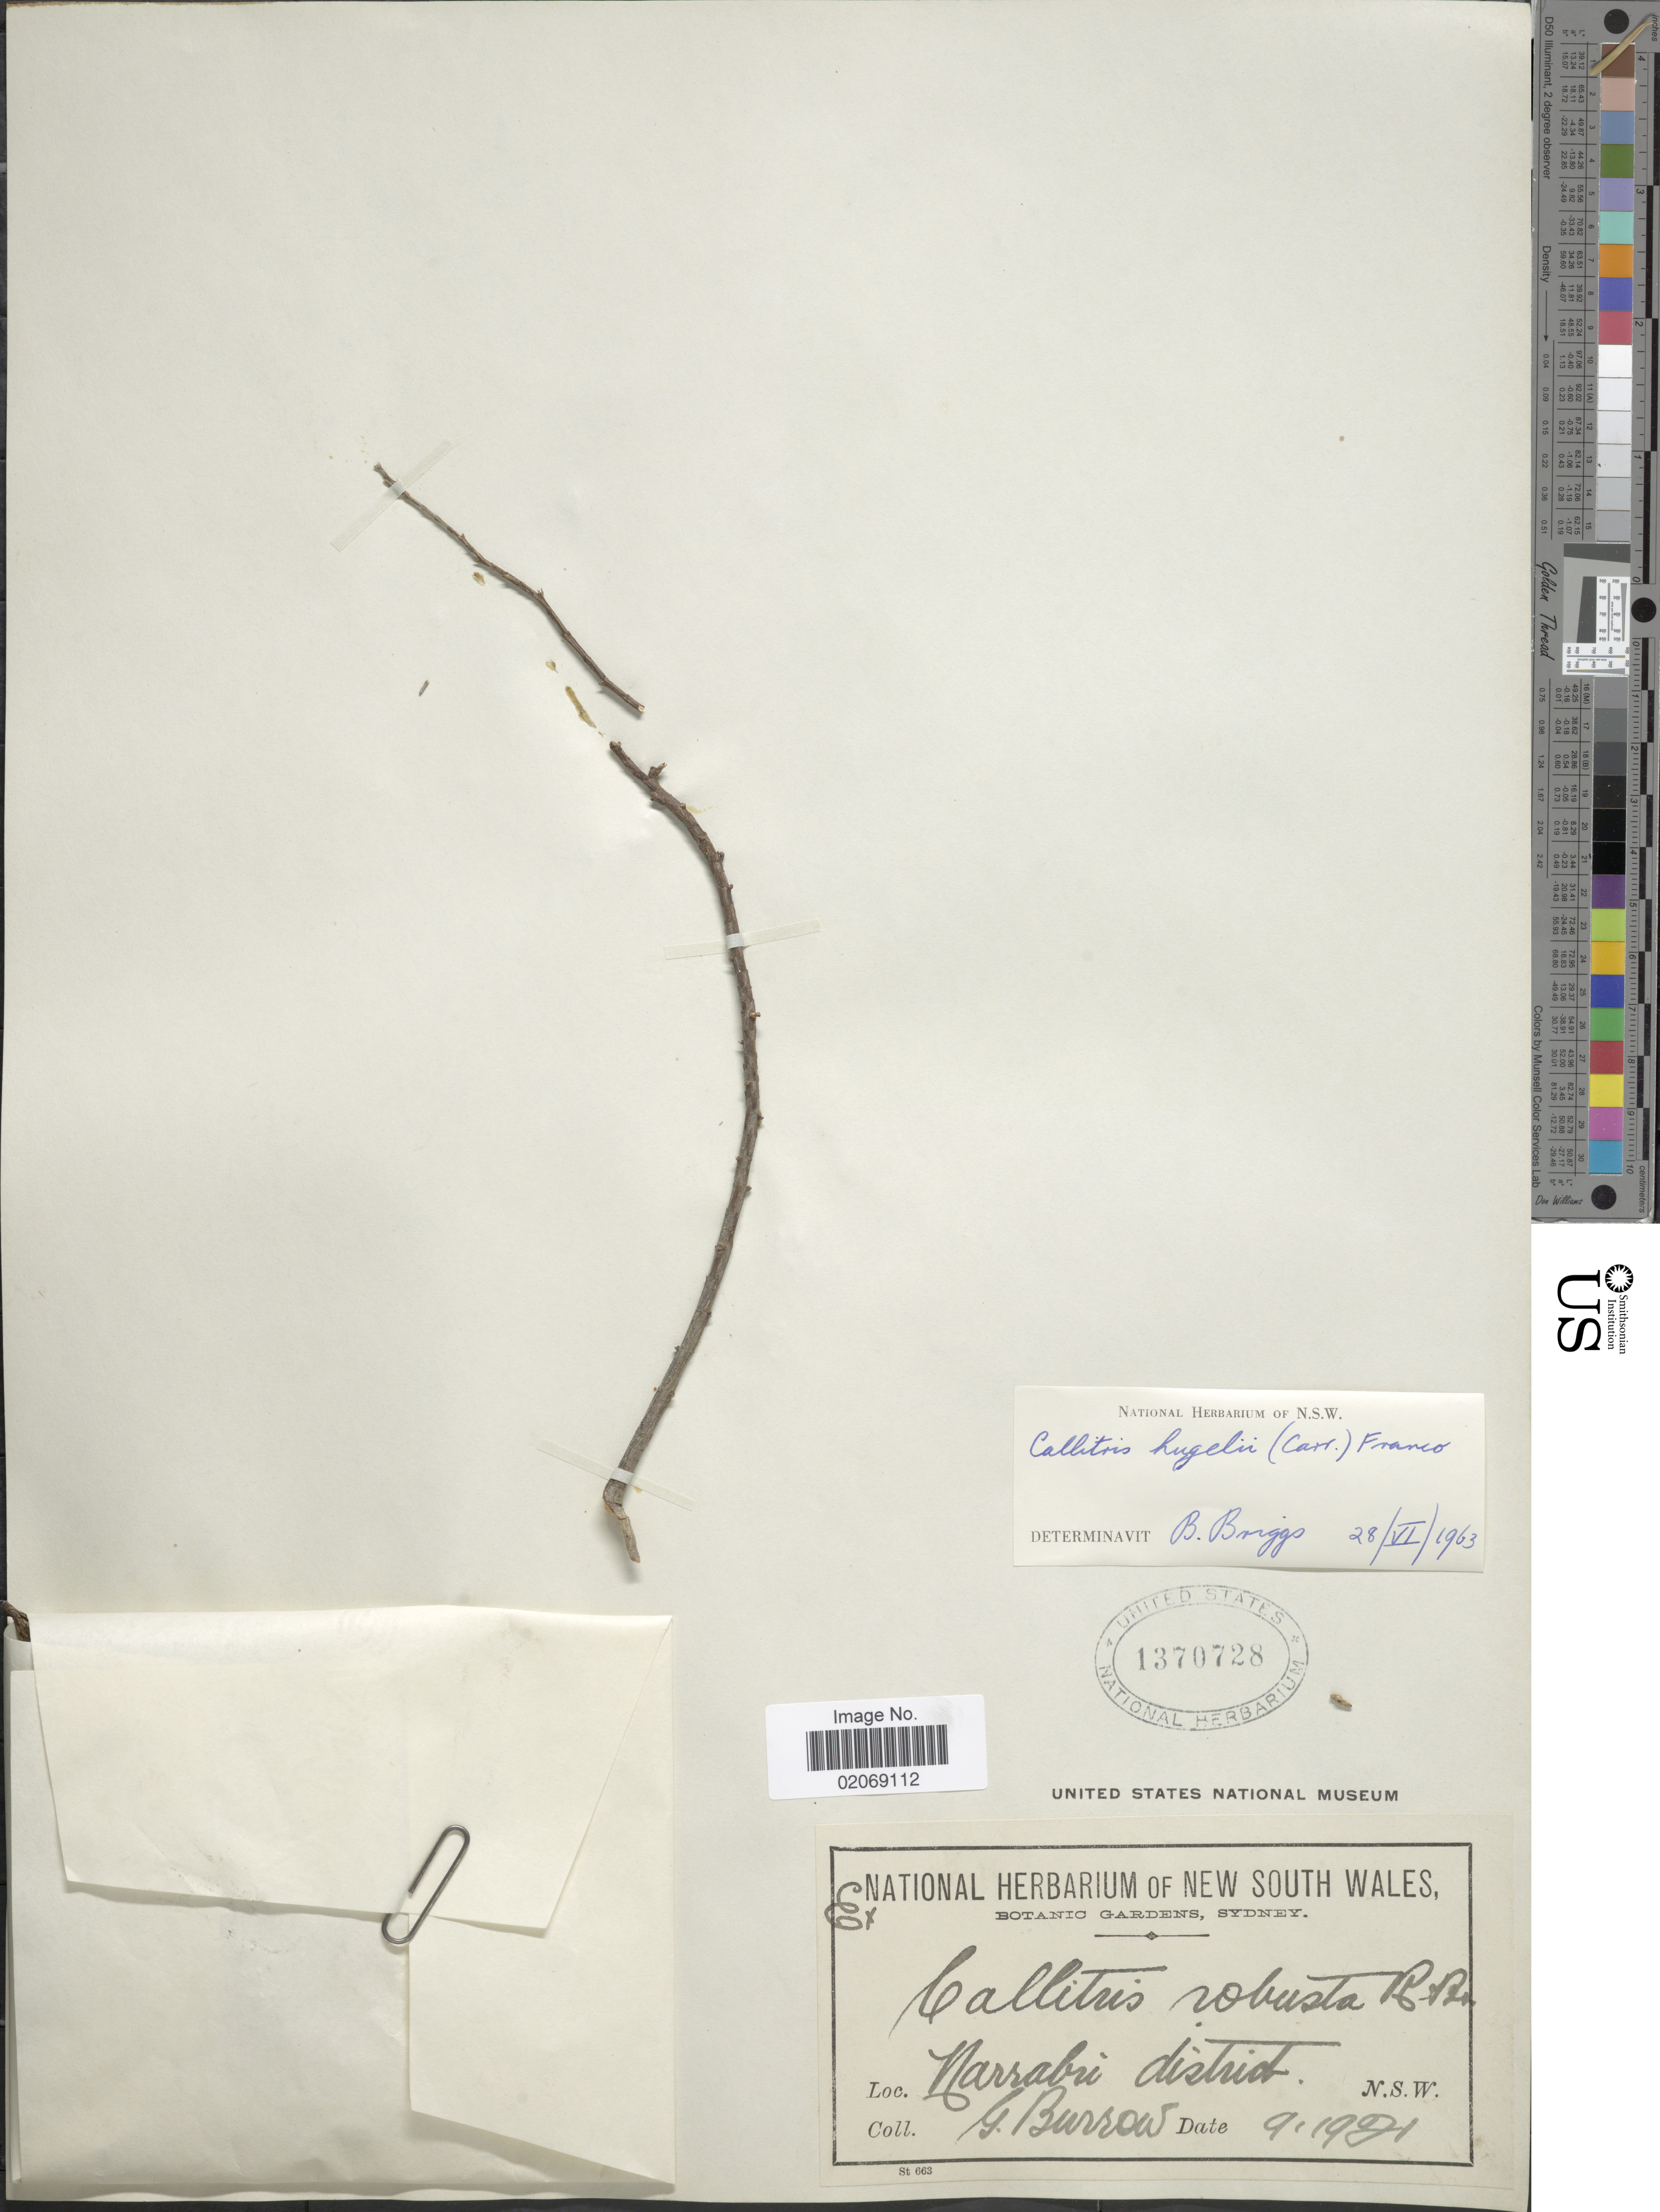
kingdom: Plantae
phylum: Tracheophyta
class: Pinopsida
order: Pinales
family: Cupressaceae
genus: Callitris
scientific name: Callitris columellaris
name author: F. Muell.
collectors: G. Burrow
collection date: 1971-09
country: Australia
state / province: New South Wales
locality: Narrabri district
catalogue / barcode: US 1370728